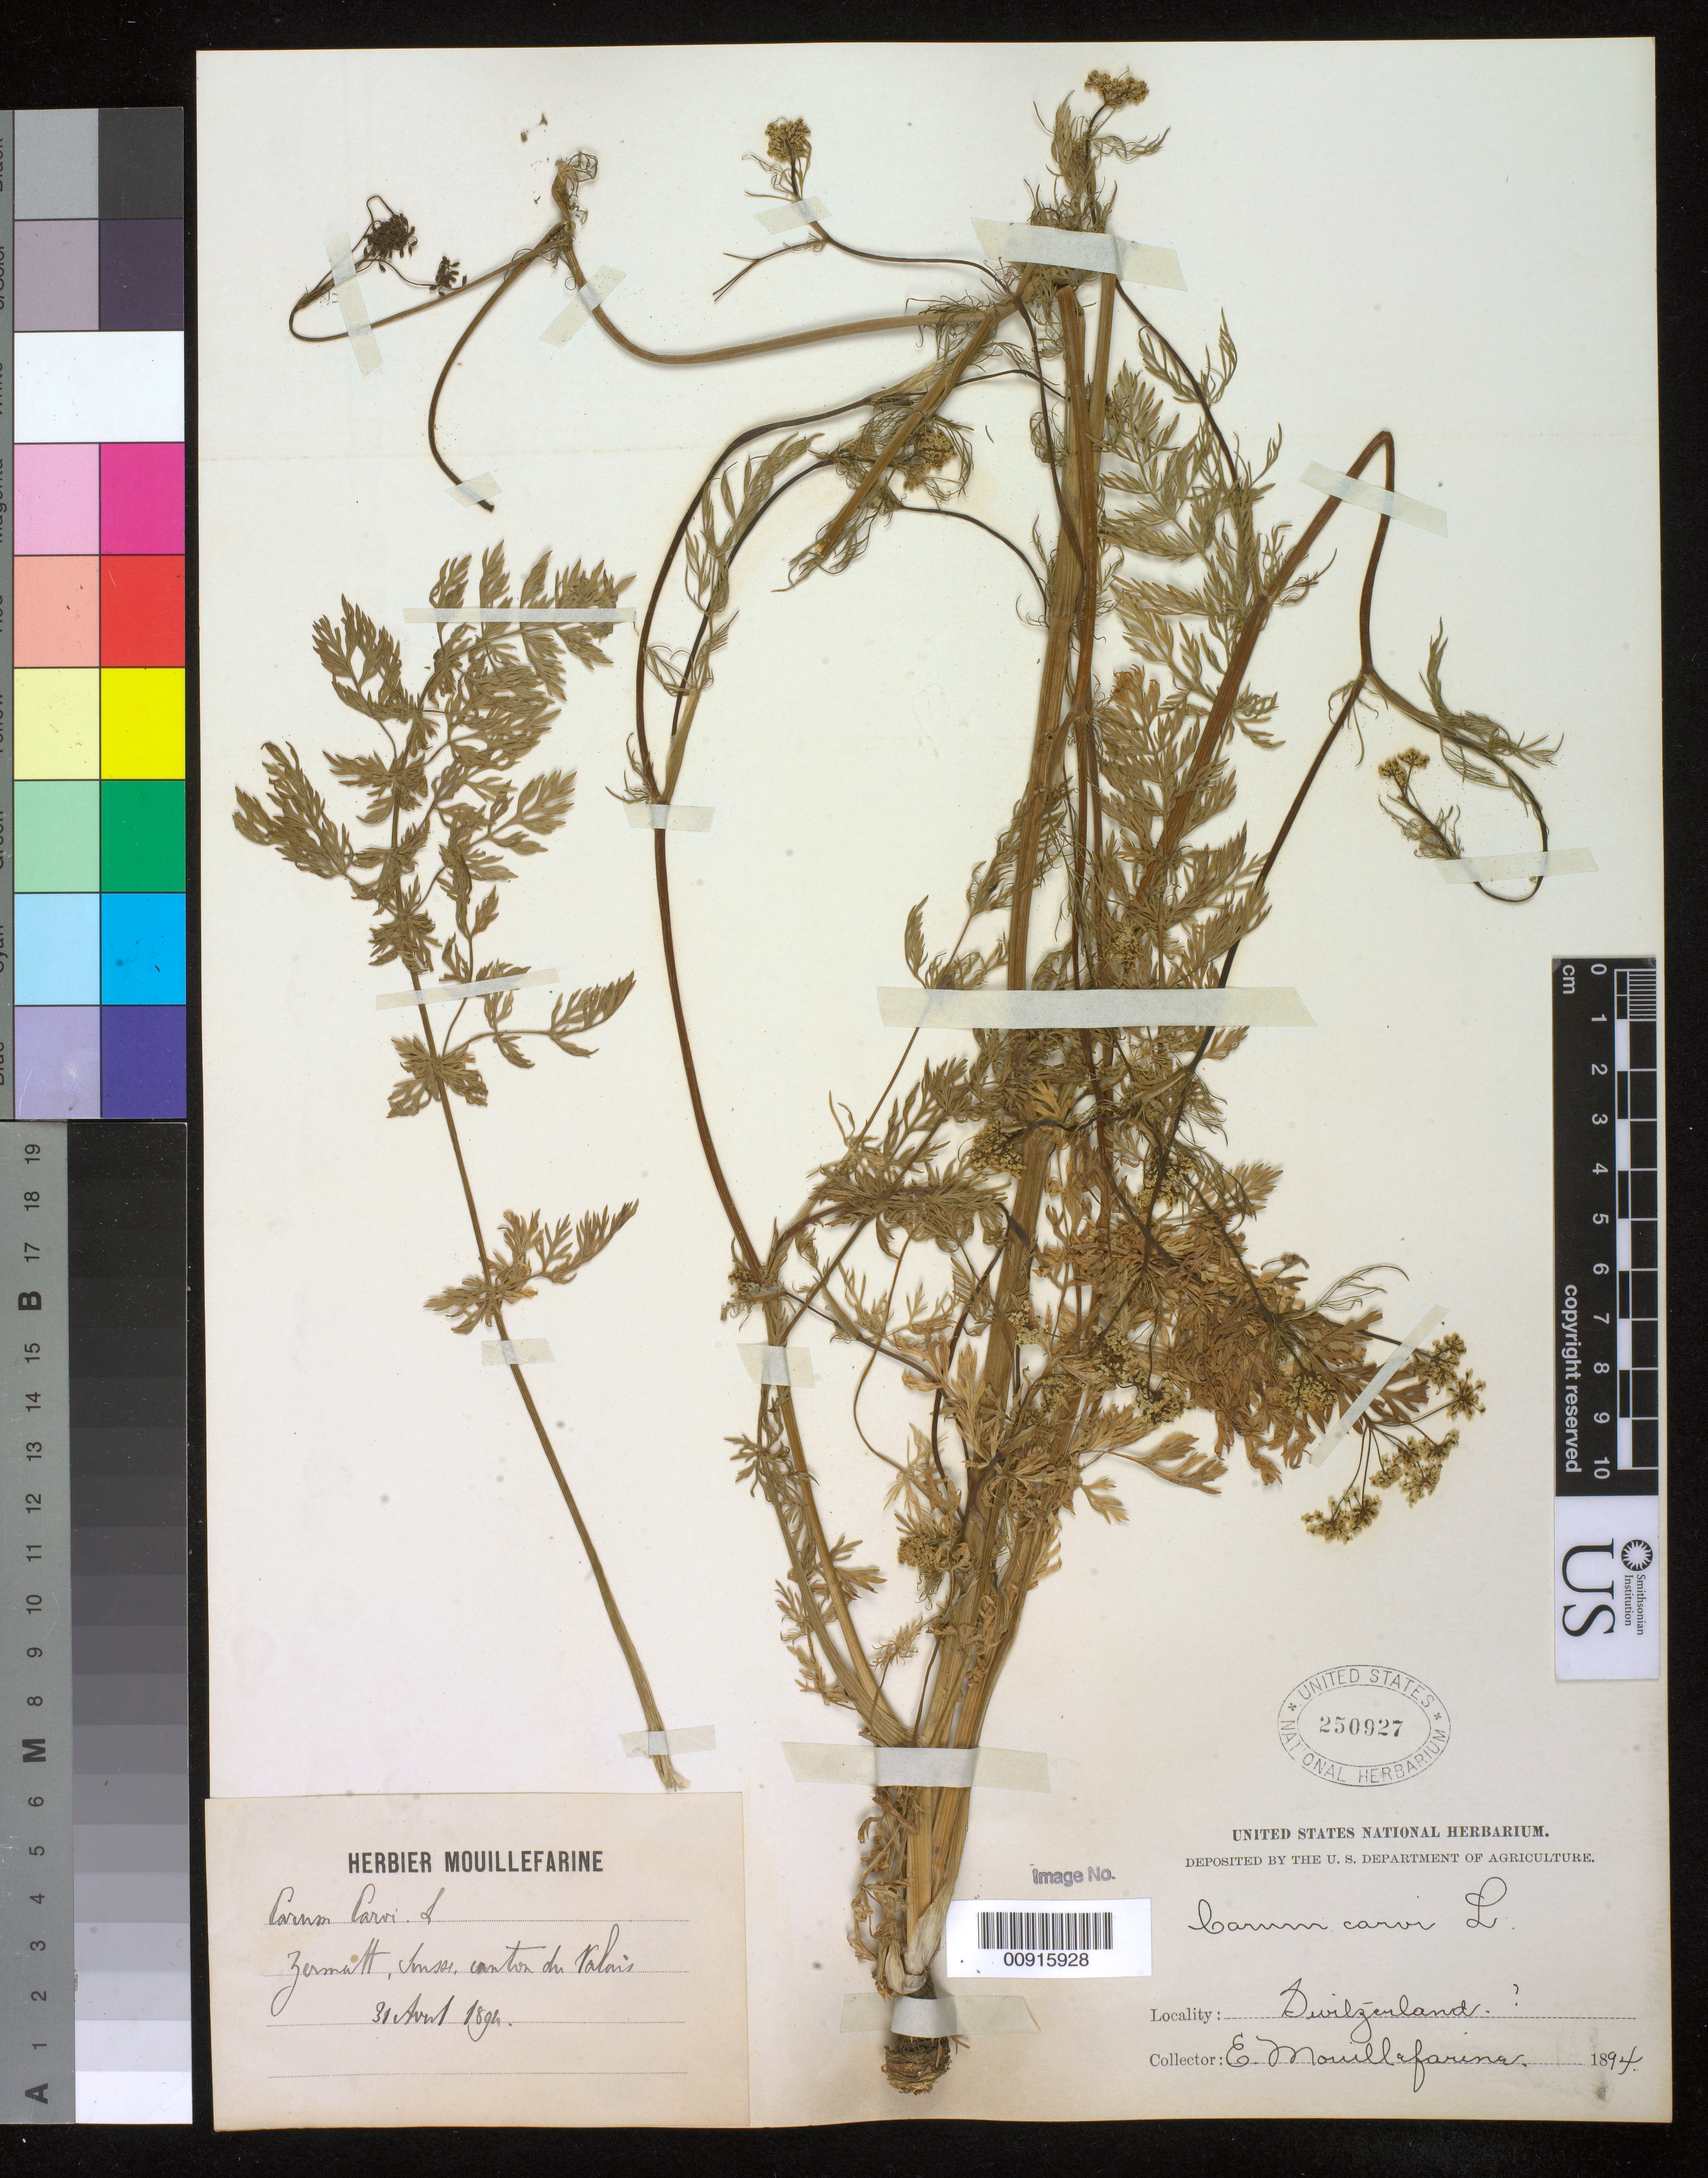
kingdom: Plantae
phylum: Tracheophyta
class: Magnoliopsida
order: Apiales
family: Apiaceae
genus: Carum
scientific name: Carum carvi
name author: L.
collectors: E. Mouillefarine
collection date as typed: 31 Aug 1894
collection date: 1894-08-31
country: Switzerland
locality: Zermatt, Insec. Canton du Palais.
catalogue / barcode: US 250927